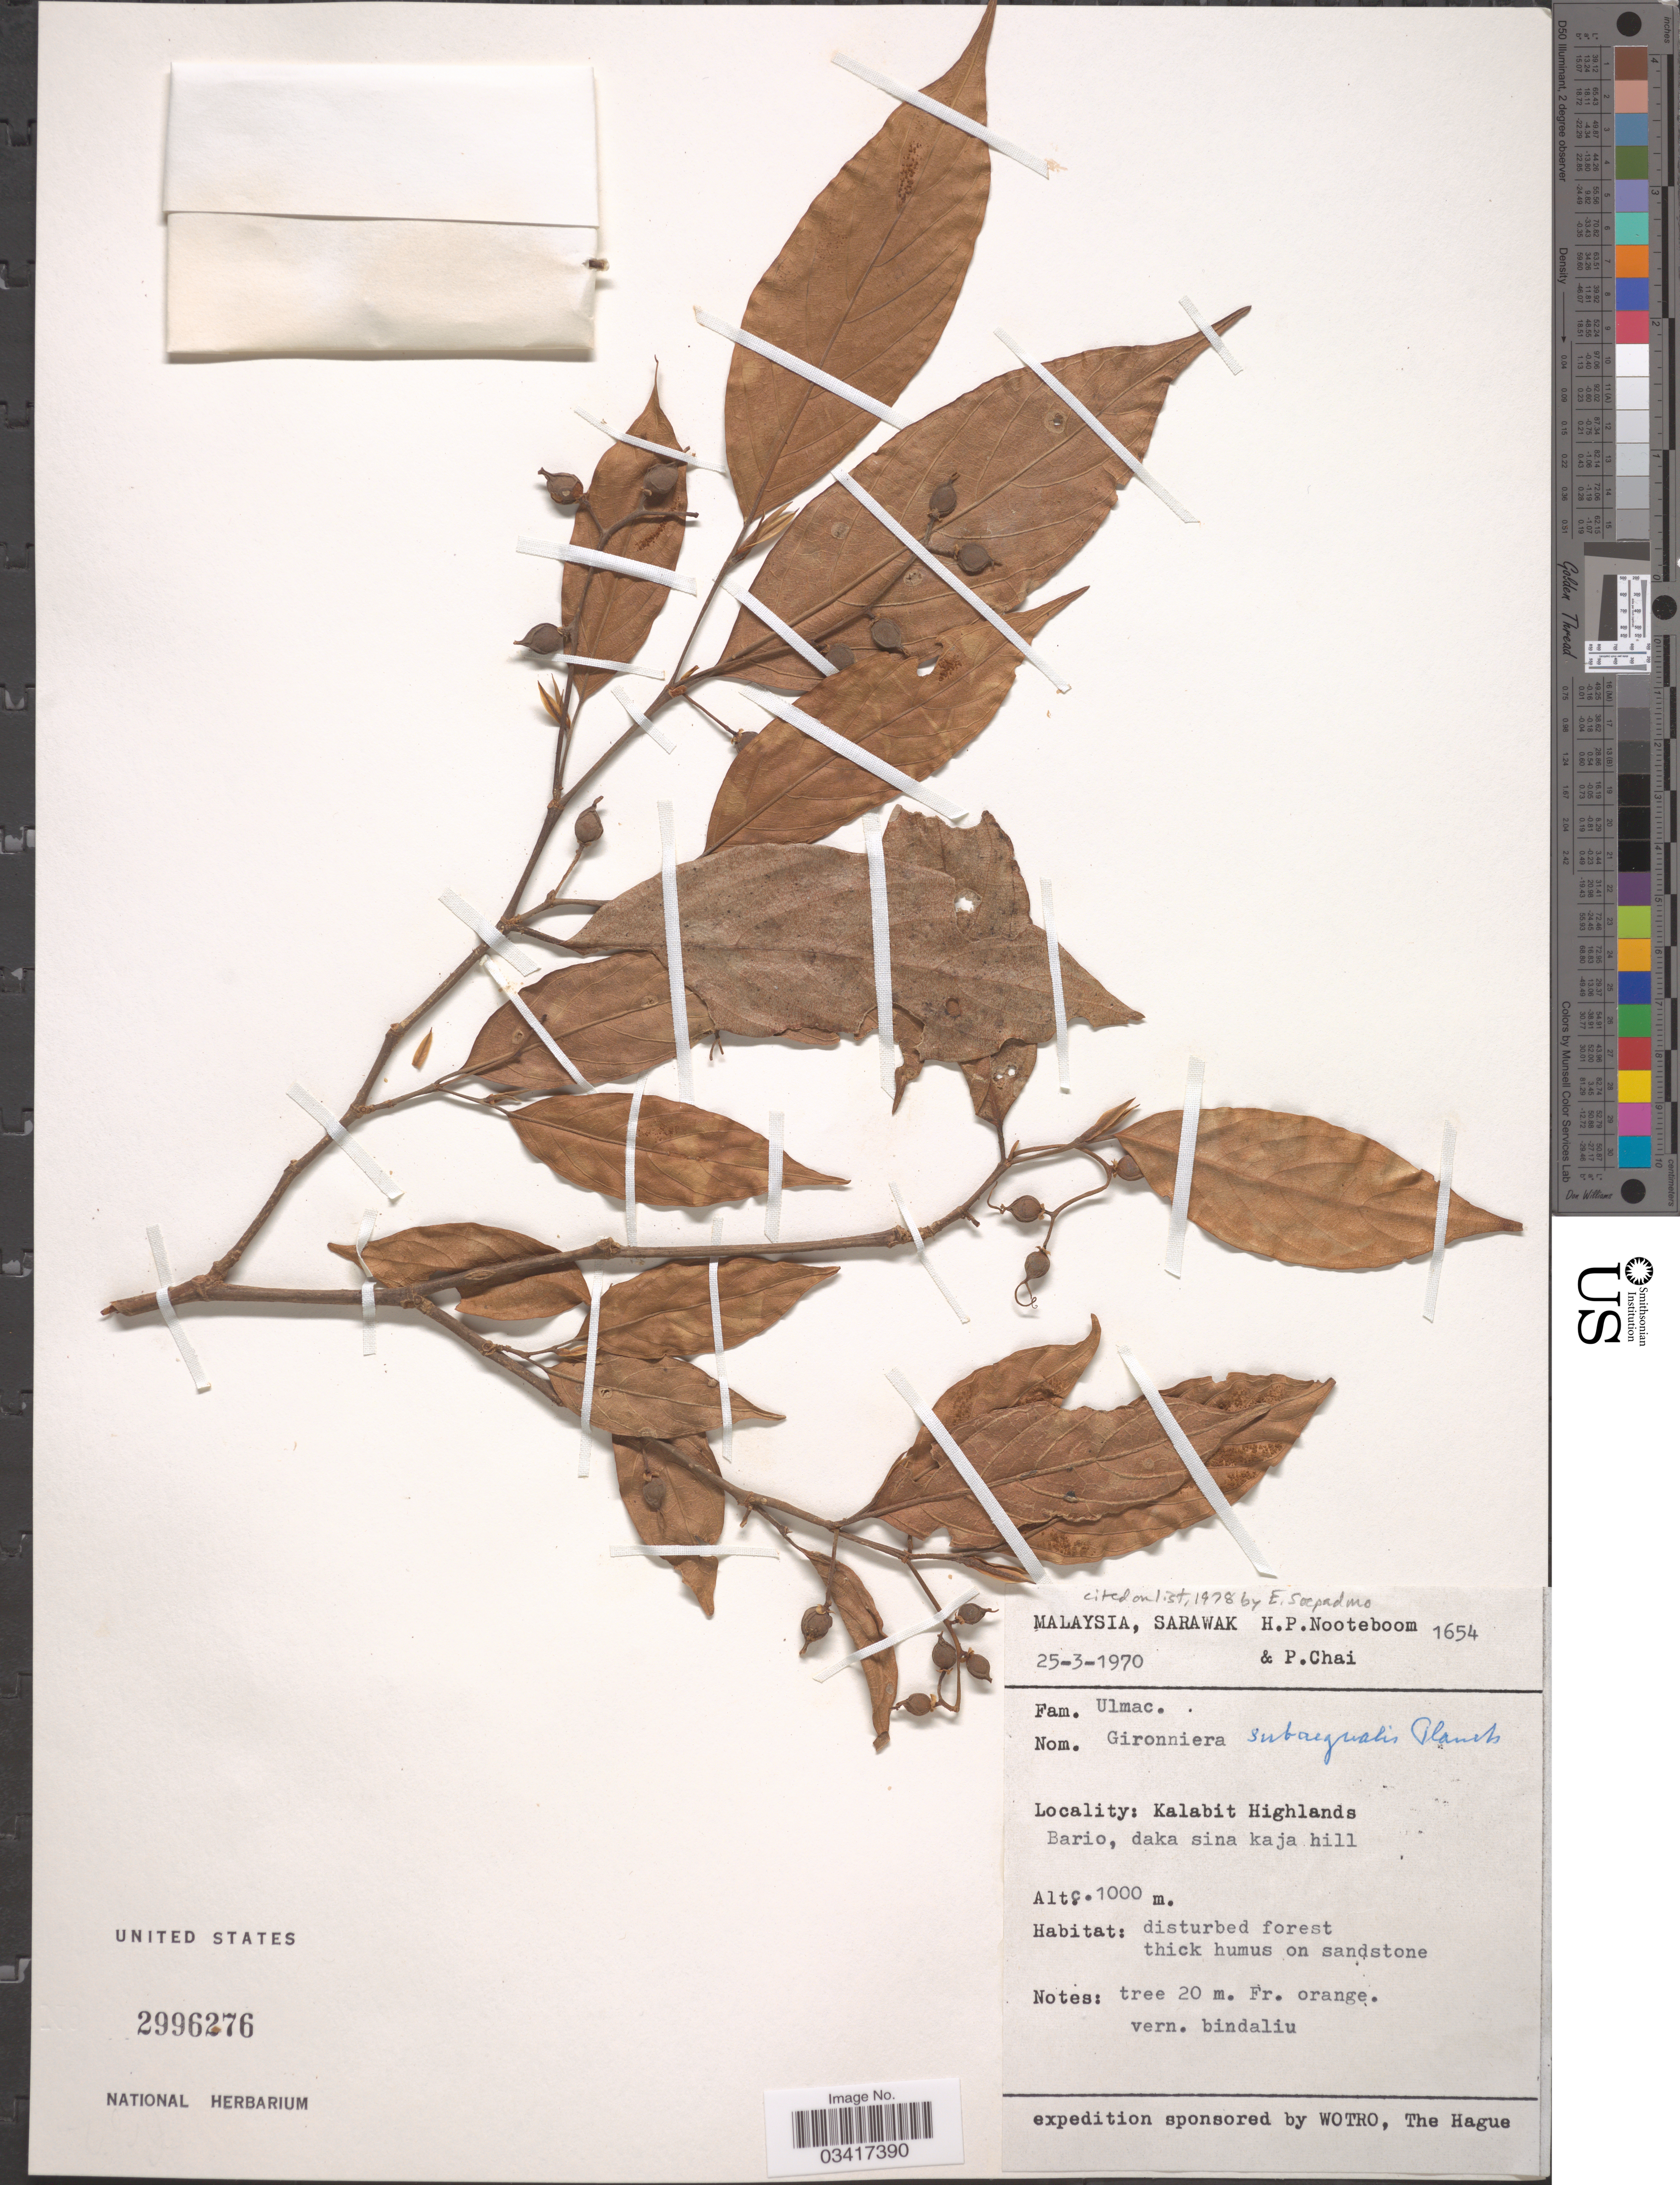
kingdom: Plantae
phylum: Tracheophyta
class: Magnoliopsida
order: Rosales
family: Cannabaceae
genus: Gironniera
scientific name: Gironniera subaequalis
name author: Planch.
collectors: H. P. Nooteboom & P. Chai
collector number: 1654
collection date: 1970-03-25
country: Malaysia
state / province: Sarawak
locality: Kalabit Highlands. Bario, daka sina kaja hill.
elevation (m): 1000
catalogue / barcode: US 2996276